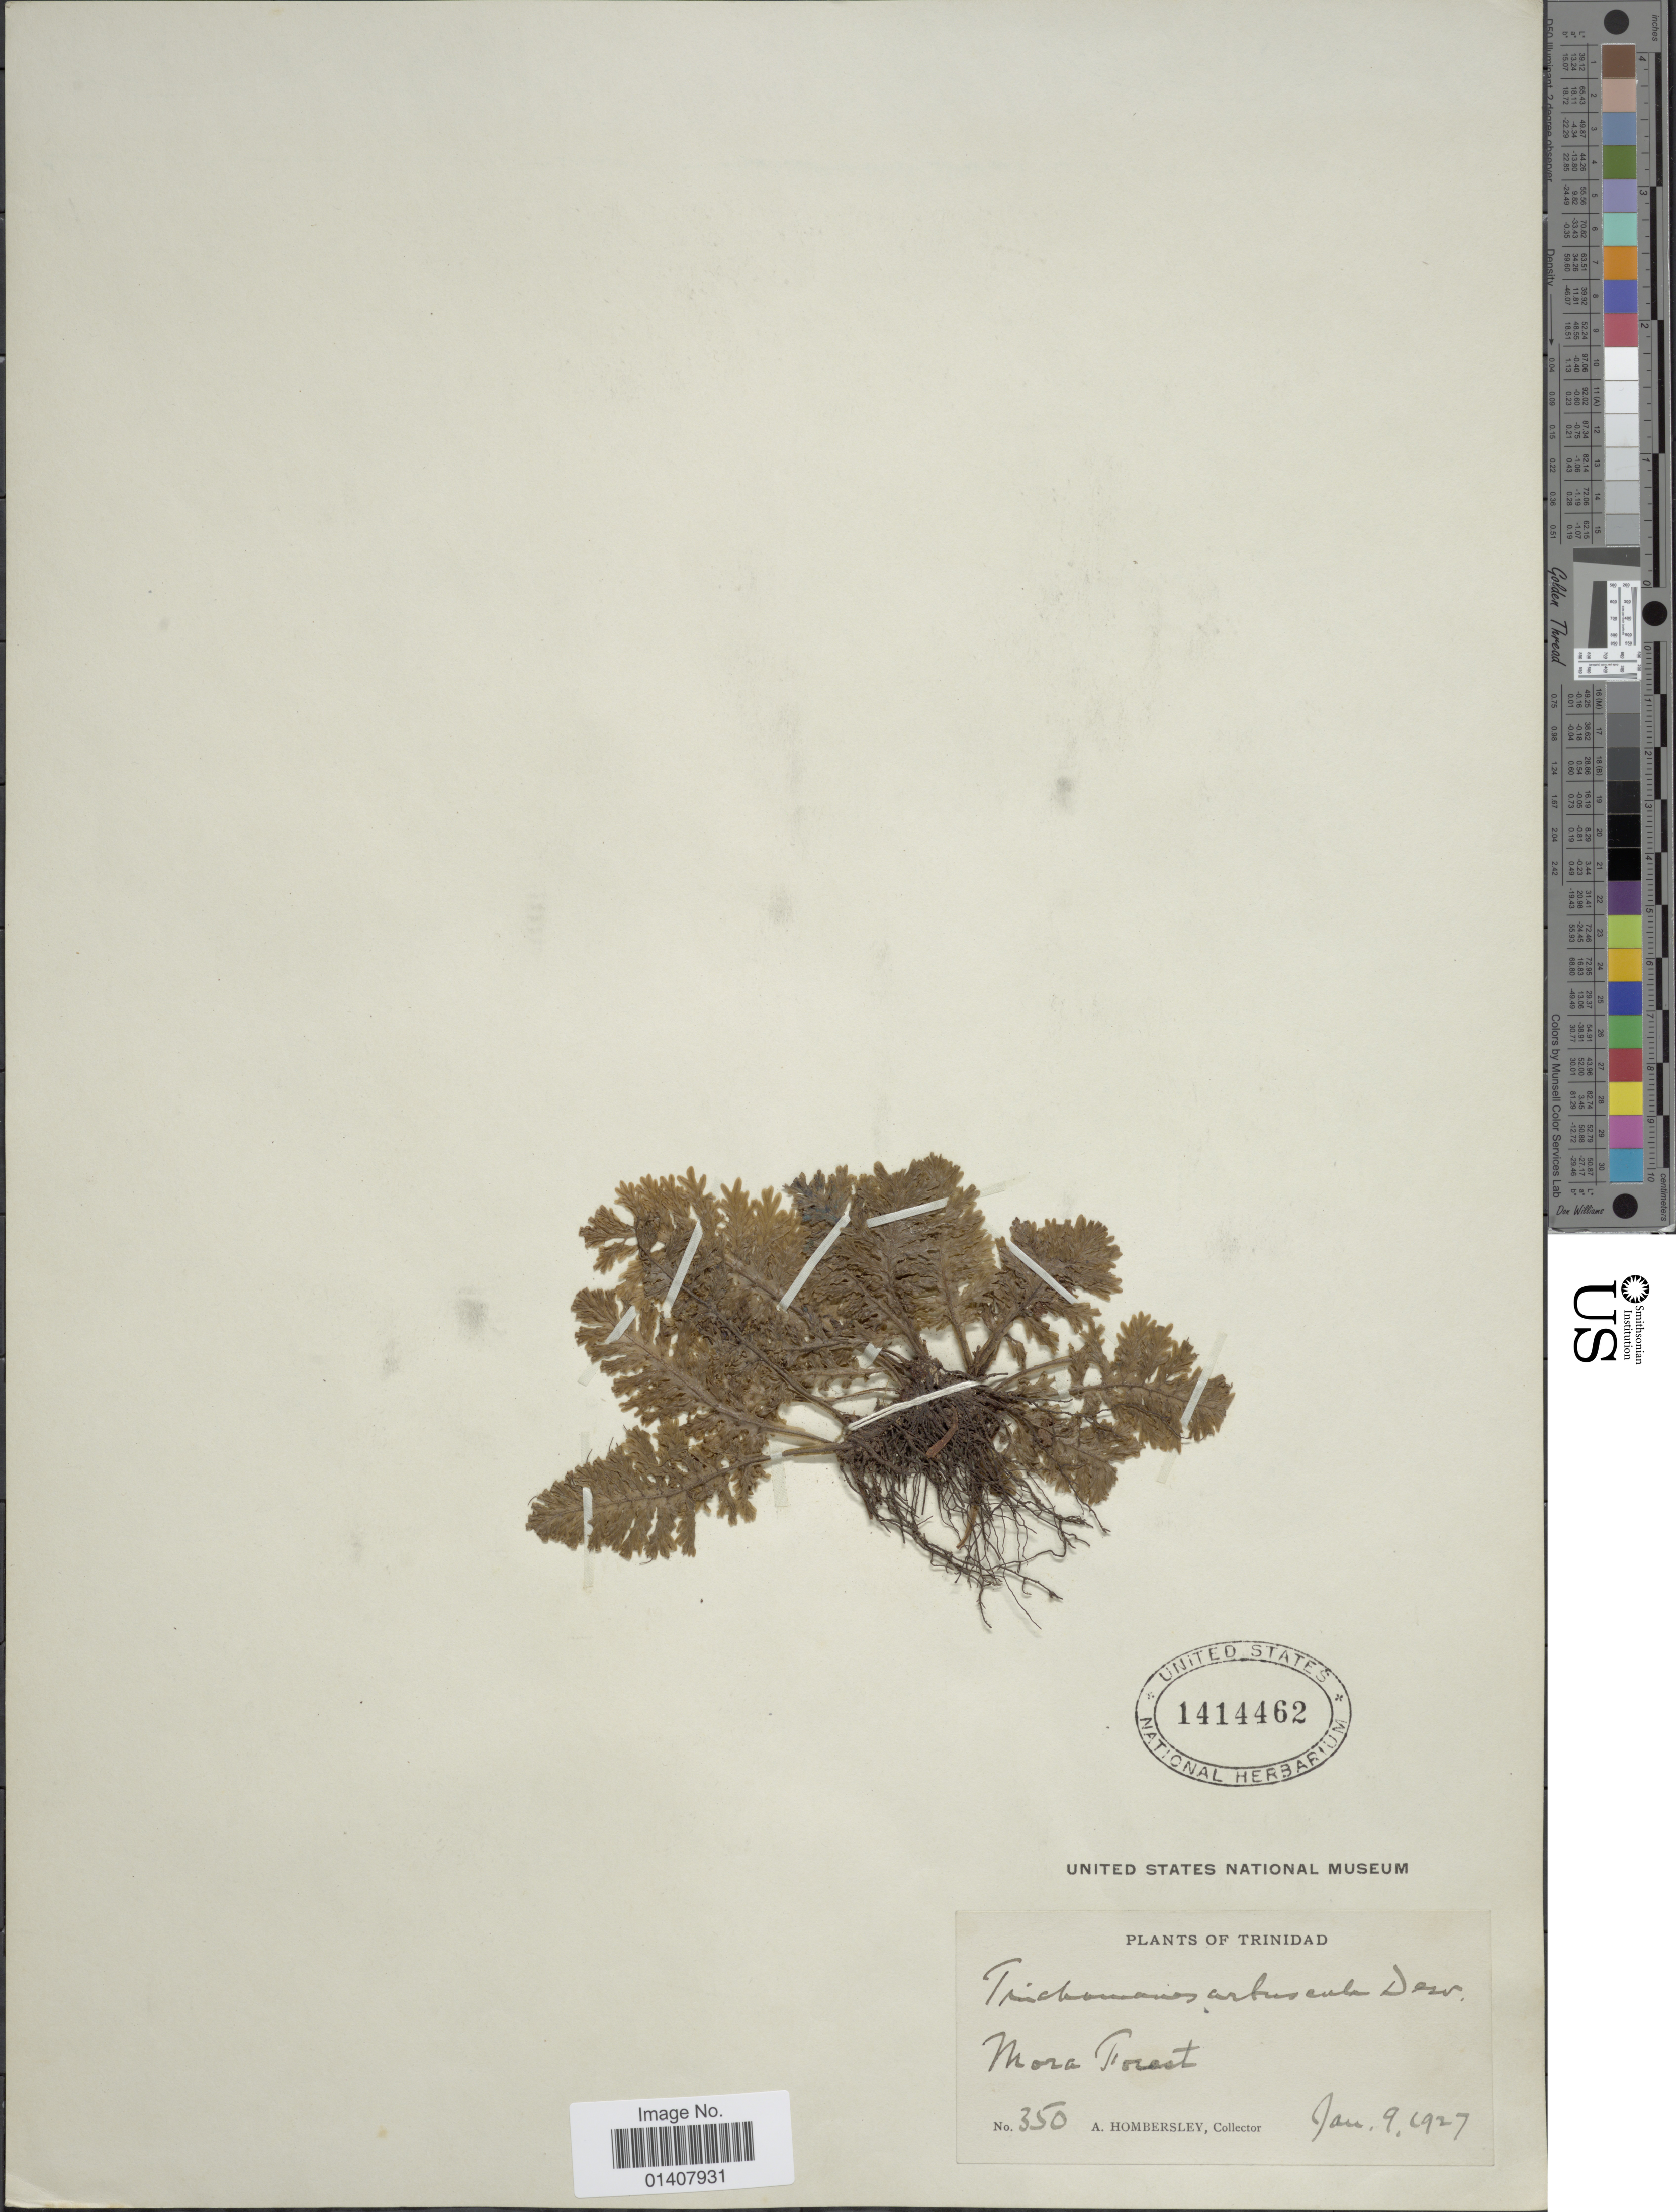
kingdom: Plantae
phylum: Tracheophyta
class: Polypodiopsida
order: Hymenophyllales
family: Hymenophyllaceae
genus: Trichomanes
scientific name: Trichomanes arbuscula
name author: Desv.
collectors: A. Hombersley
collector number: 350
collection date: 1927-01-09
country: Trinidad and Tobago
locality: Trinidad, Mora forest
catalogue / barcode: US 1414462